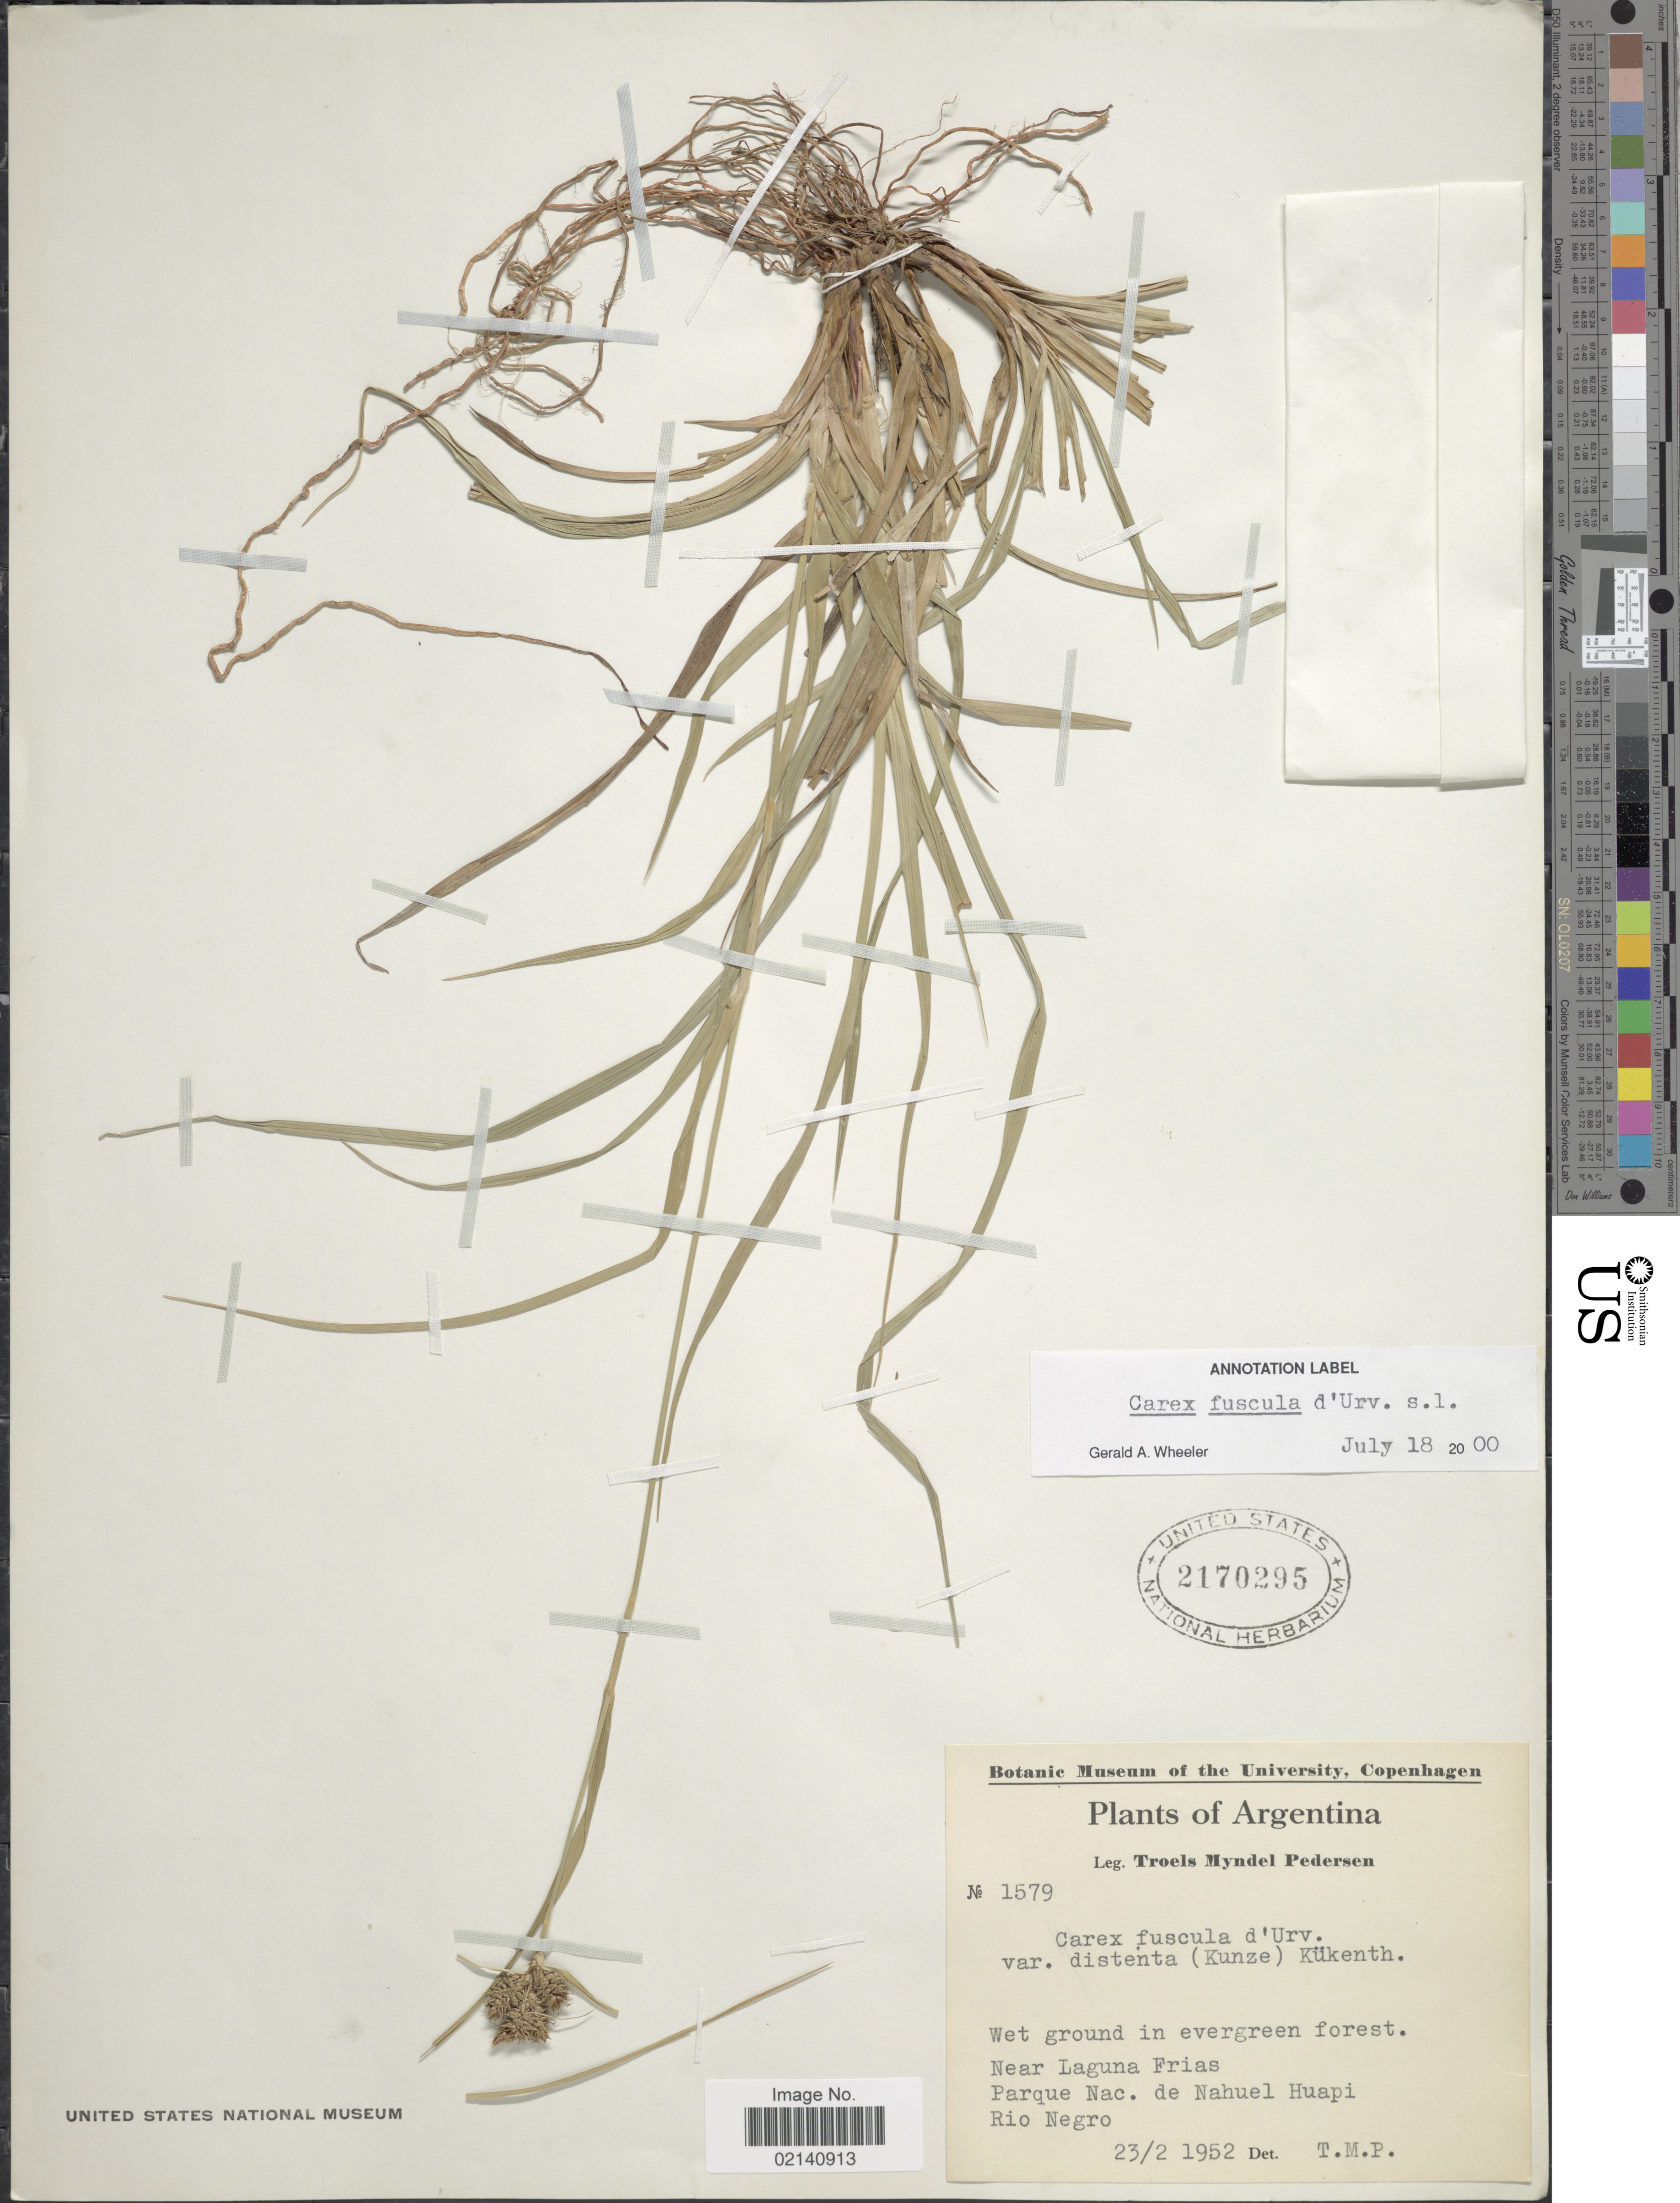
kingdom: Plantae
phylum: Tracheophyta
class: Liliopsida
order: Poales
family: Cyperaceae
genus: Carex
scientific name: Carex fuscula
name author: d'Urv.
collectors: T. Pederson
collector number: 1579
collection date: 1952-02-23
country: Argentina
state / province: Rio Negro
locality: Wet ground in evergreen forest, near Laguna Frias, Parque Nac. de Nahuel Huapi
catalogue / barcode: US 2170295